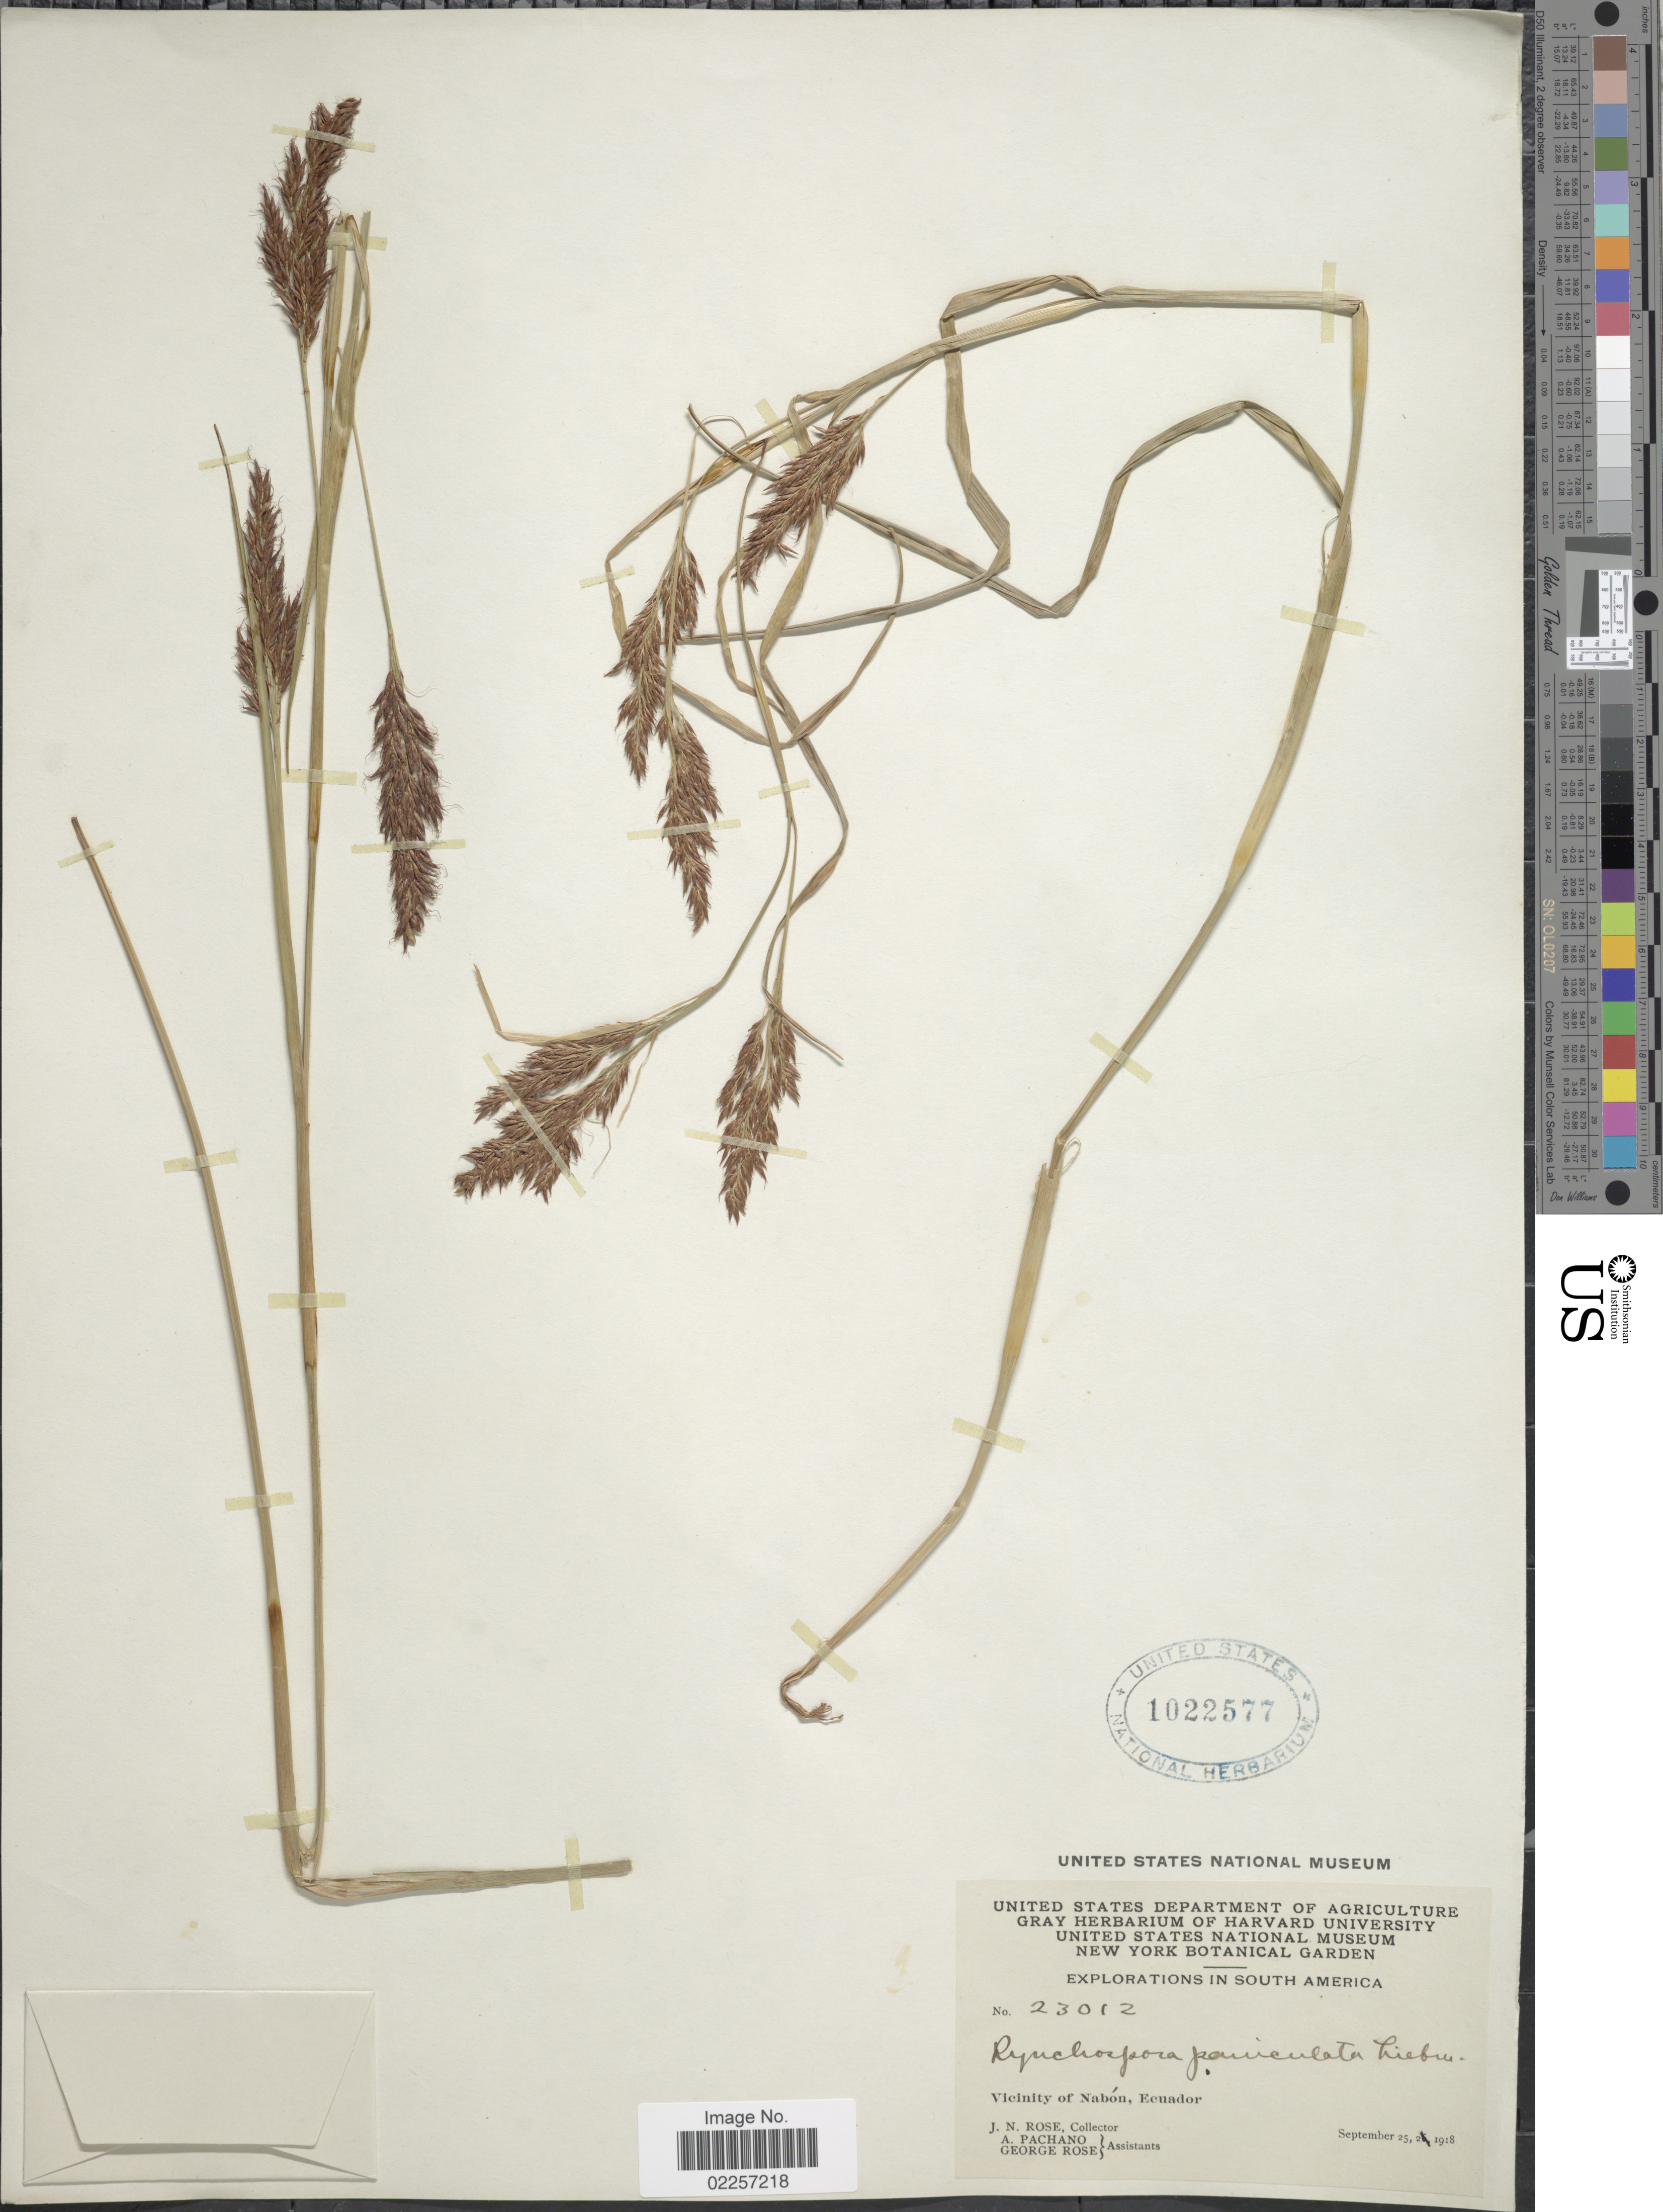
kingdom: Plantae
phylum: Tracheophyta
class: Liliopsida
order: Poales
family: Cyperaceae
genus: Rhynchospora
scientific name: Rhynchospora ruiziana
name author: Boeckeler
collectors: J. N. Rose, A. Pachano & G. Rose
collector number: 23012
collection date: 1918-09-25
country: Ecuador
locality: Vicinity of Nabon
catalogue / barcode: US 1022577